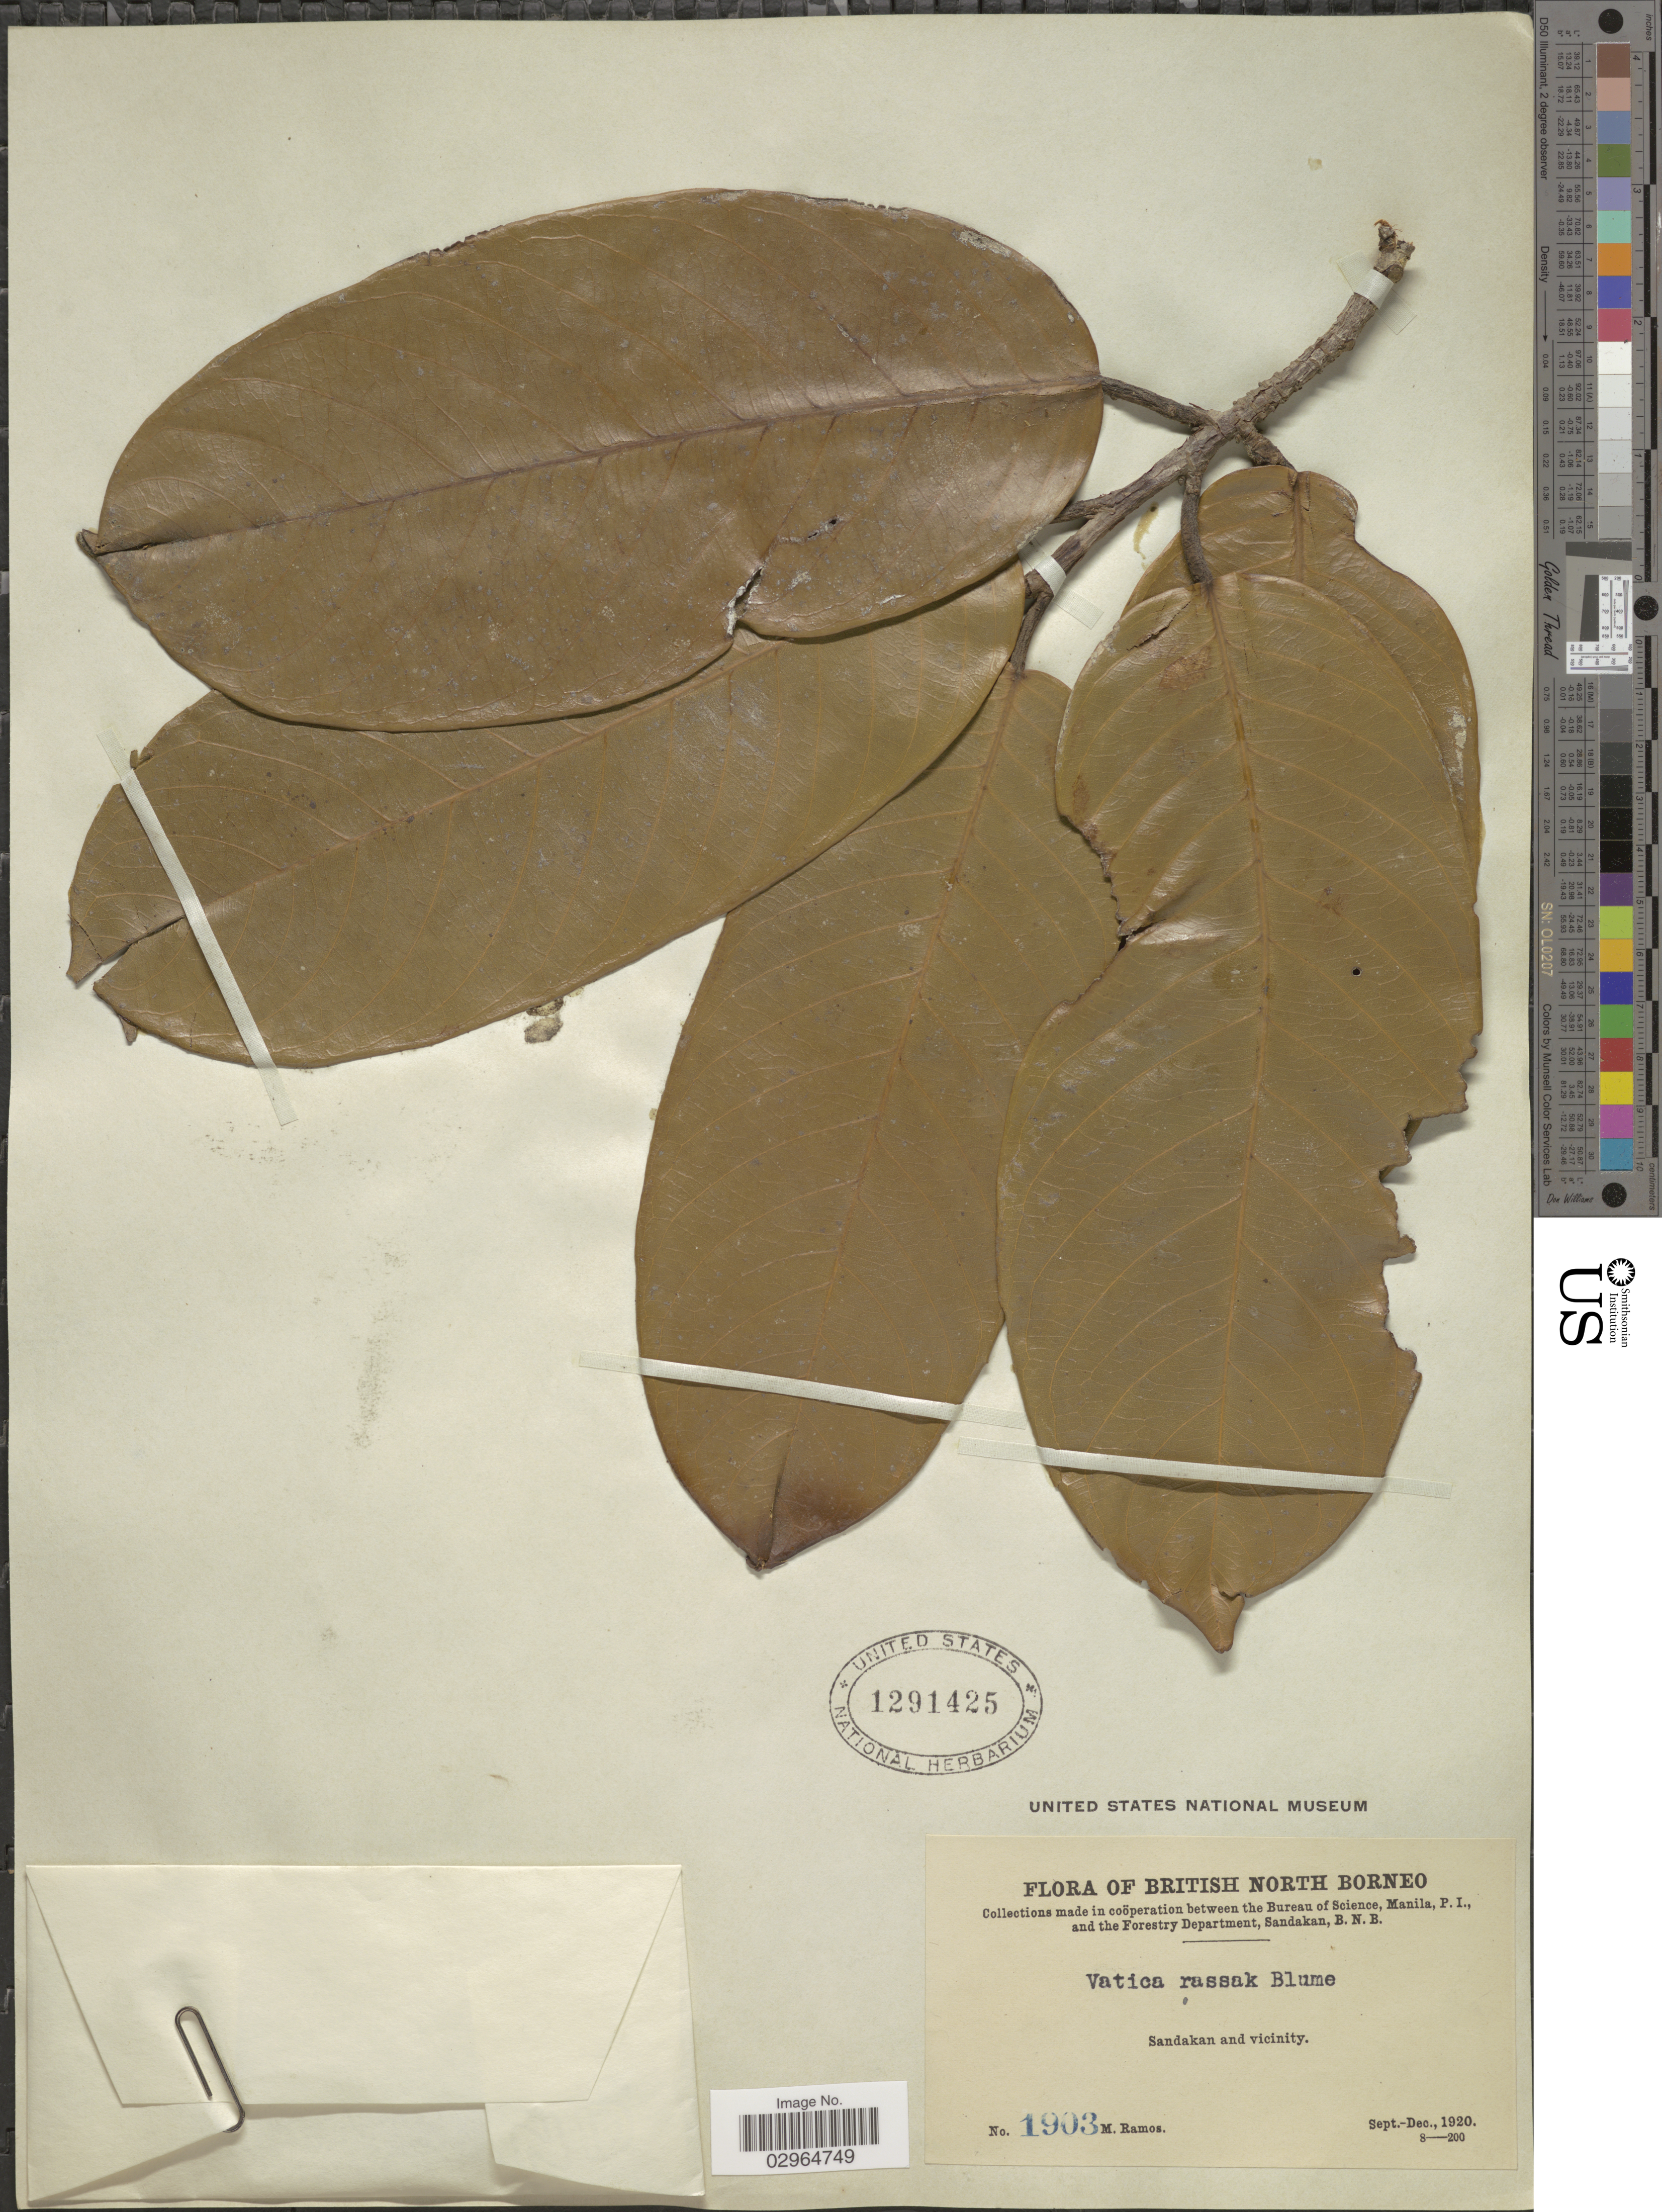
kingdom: Plantae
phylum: Tracheophyta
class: Magnoliopsida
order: Malvales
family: Dipterocarpaceae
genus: Vatica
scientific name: Vatica rassak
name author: Blume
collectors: M. Ramos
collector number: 1903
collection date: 1920-09/1920-12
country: Malaysia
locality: British North Borneo. Sandakan and vicinity.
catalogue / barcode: US 1291425